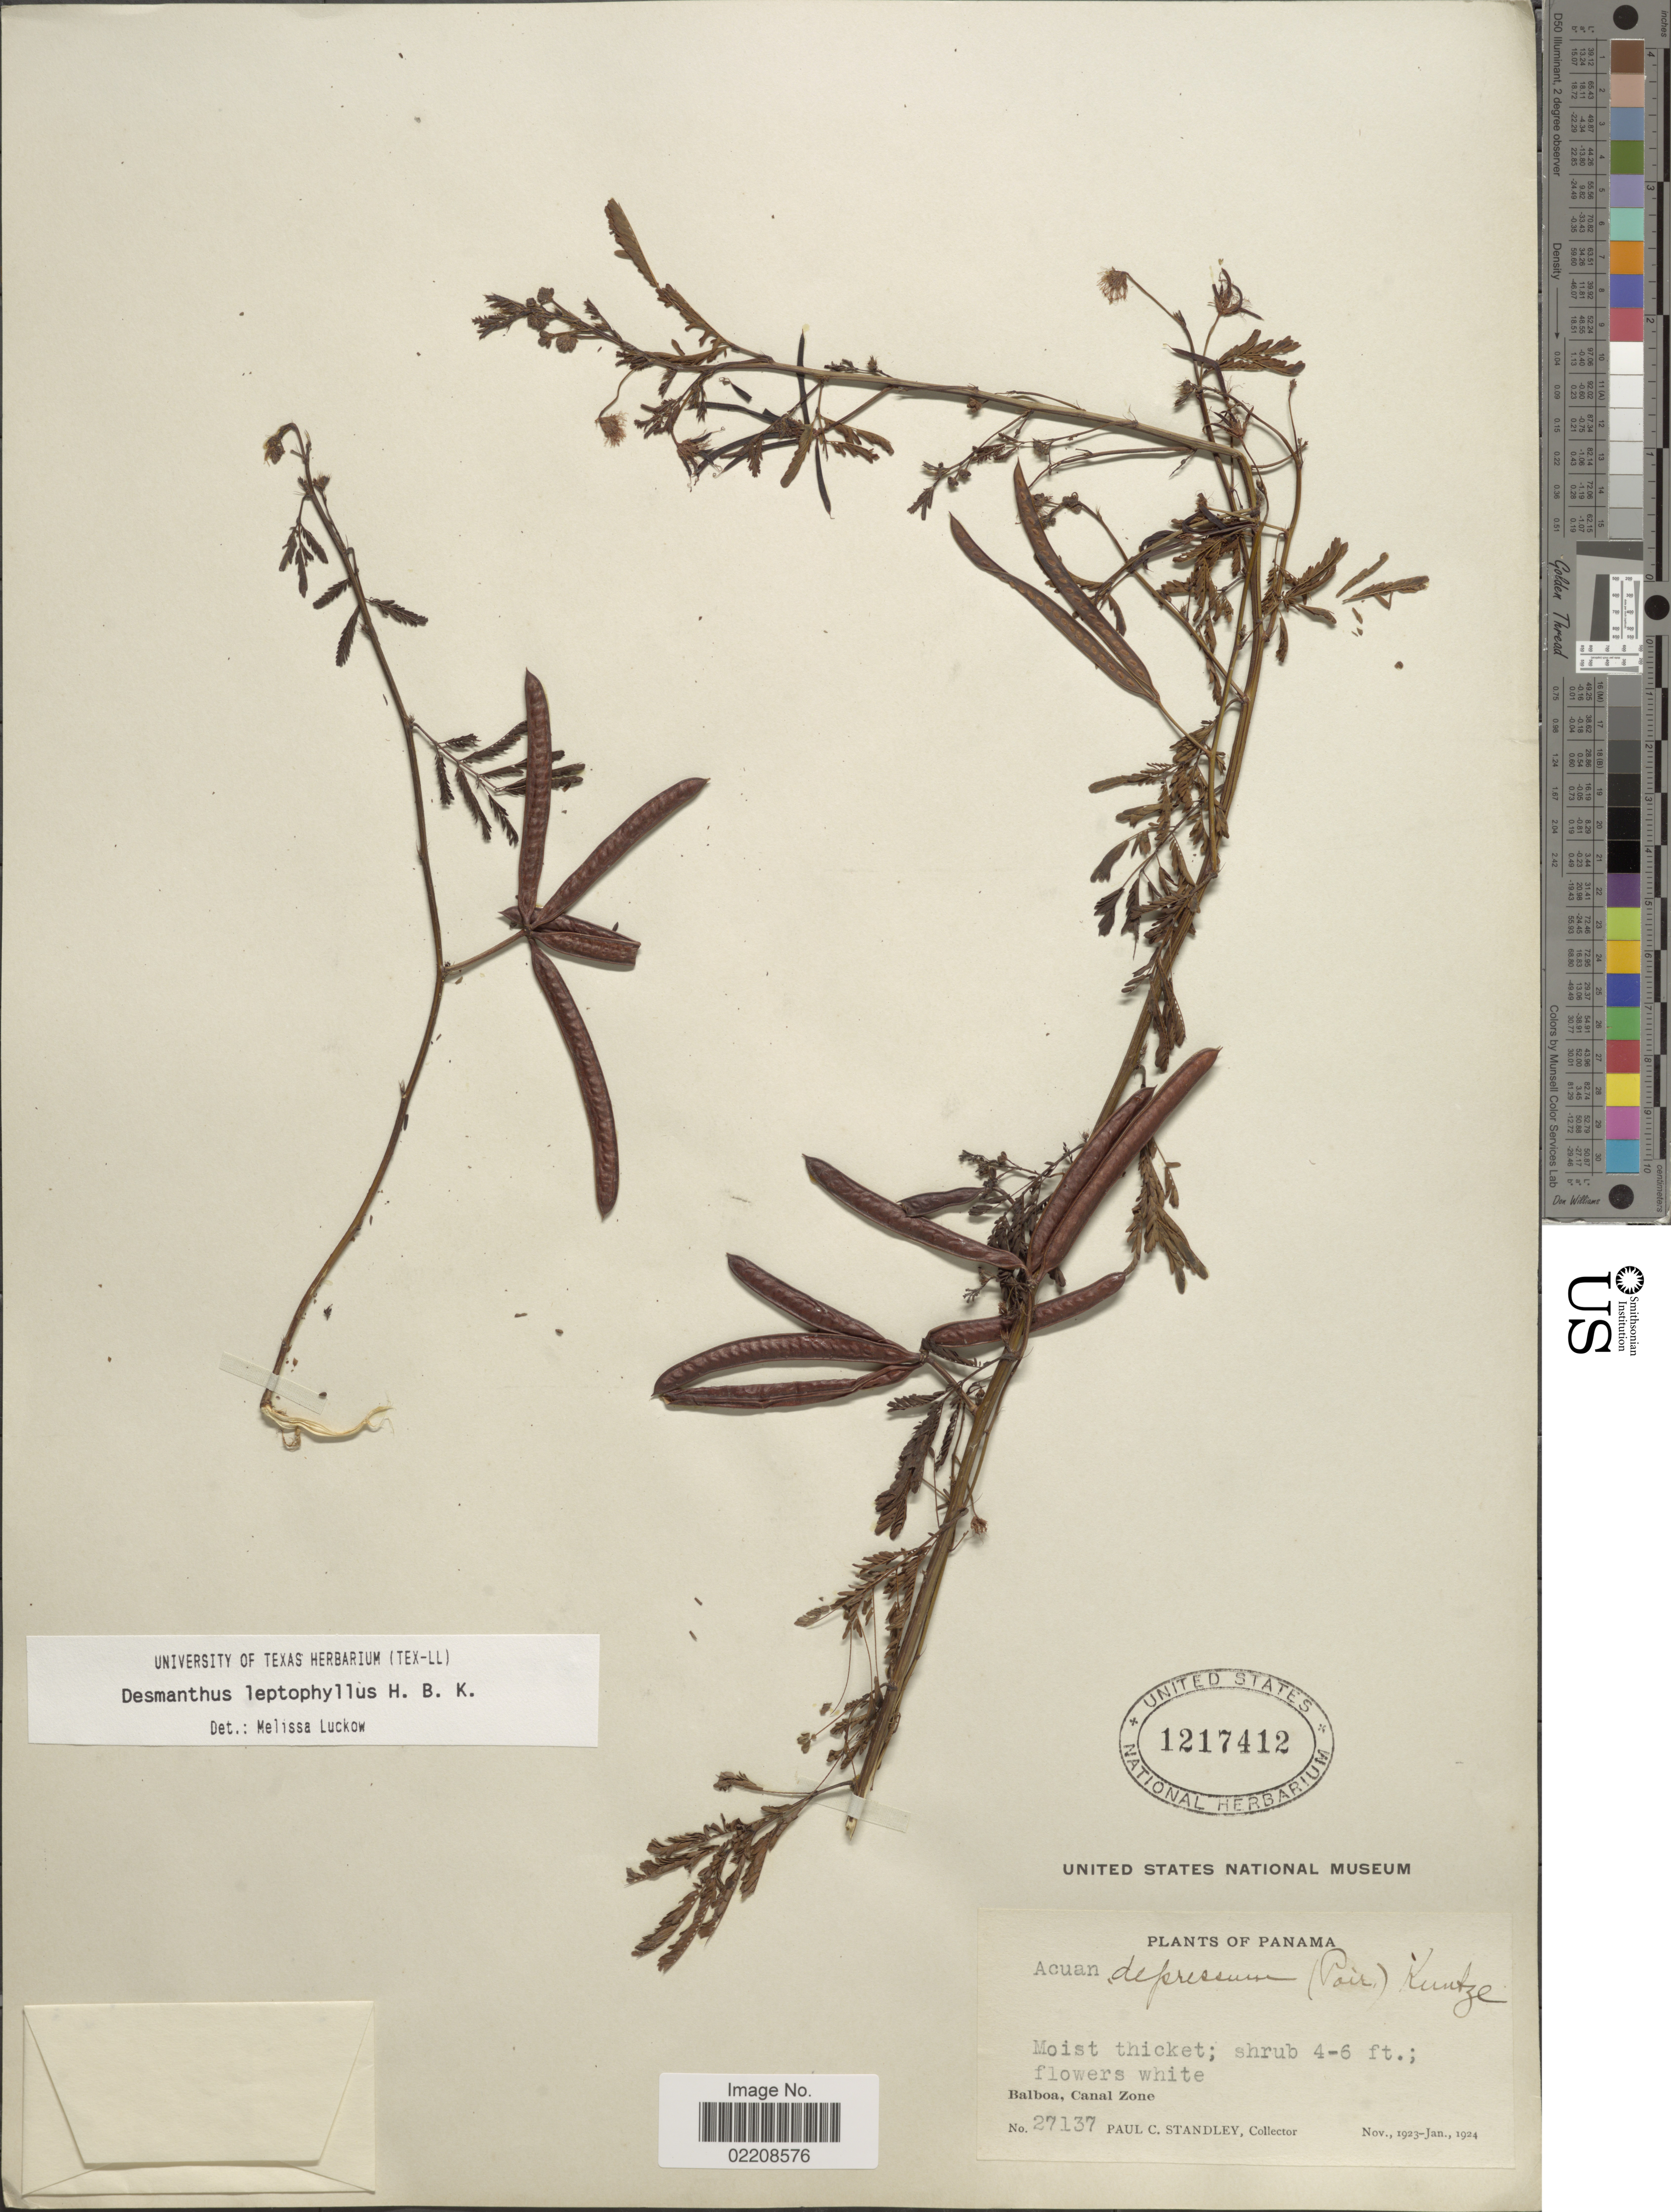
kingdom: Plantae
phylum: Tracheophyta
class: Magnoliopsida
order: Fabales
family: Fabaceae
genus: Desmanthus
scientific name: Desmanthus leptophyllus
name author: Kunth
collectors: P. C. Standley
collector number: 27137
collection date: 1923-11/1924-01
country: Panama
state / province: Colón / Panamá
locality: Balboa, Canal Zone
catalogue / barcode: US 1217412